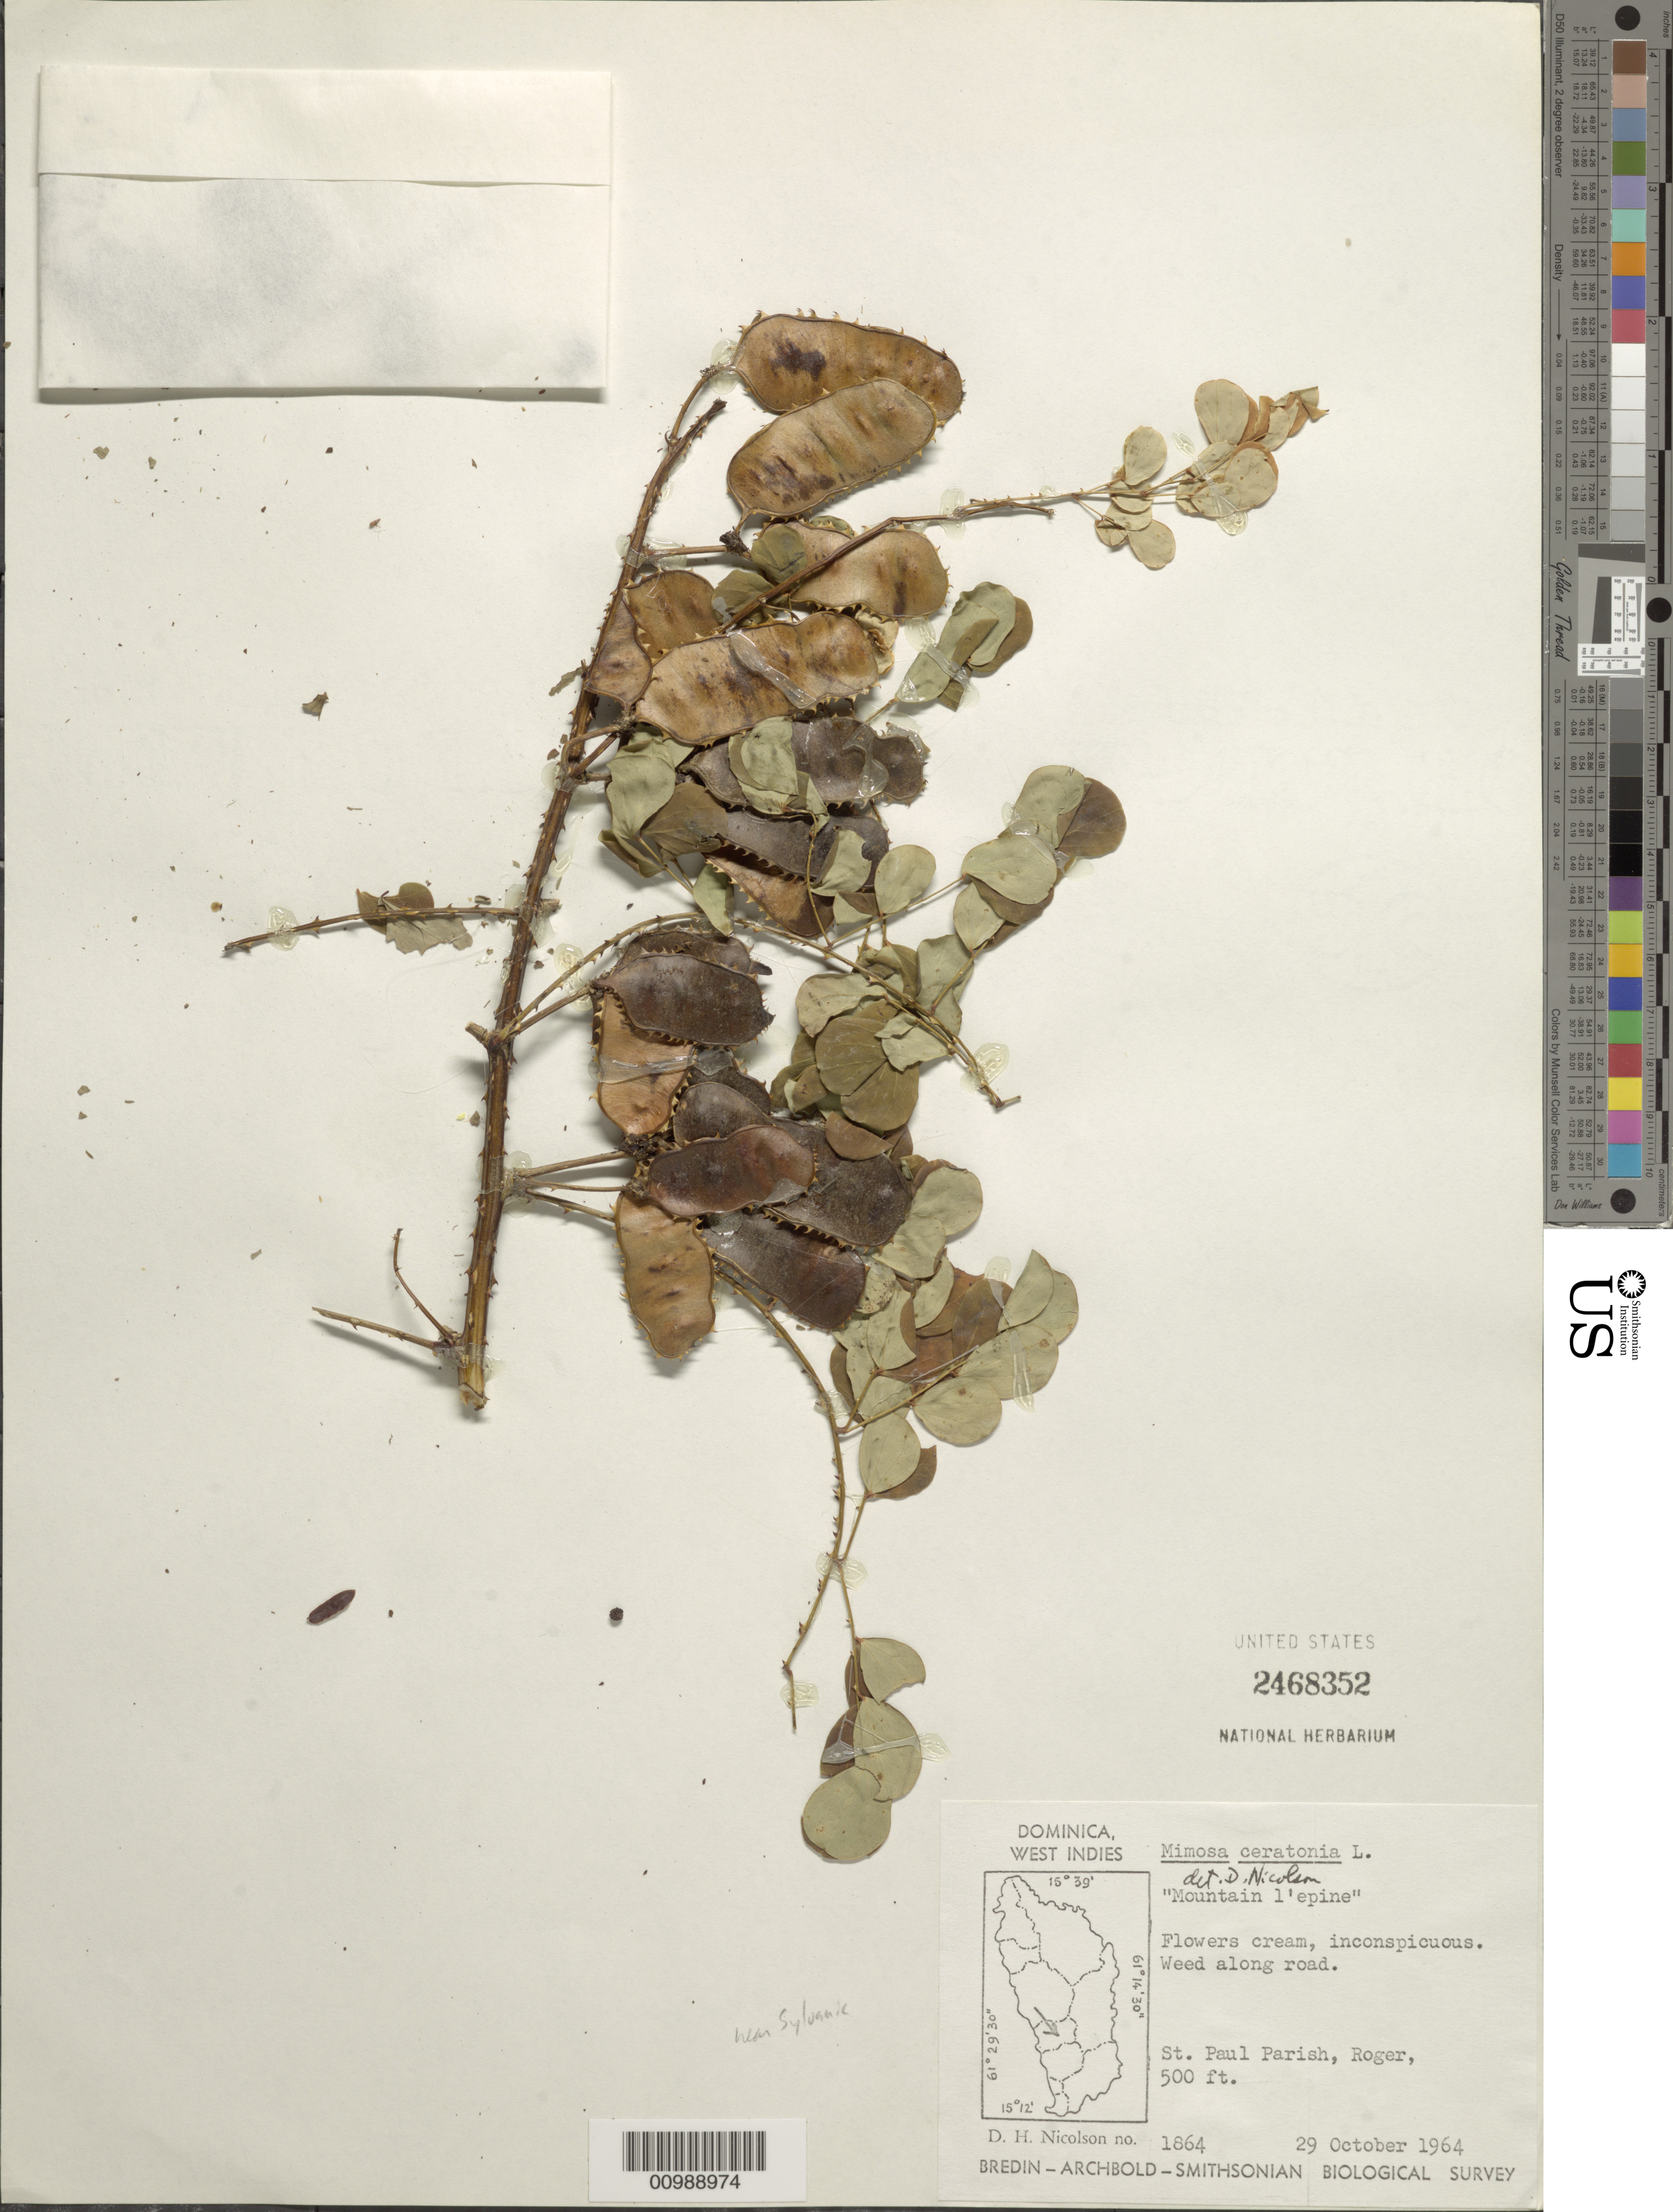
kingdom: Plantae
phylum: Tracheophyta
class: Magnoliopsida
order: Fabales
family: Fabaceae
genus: Mimosa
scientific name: Mimosa ceratonia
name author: L.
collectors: D. H. Nicolson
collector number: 1864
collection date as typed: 29 Oct 1964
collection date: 1964-10-29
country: Dominica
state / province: St. Paul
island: Dominica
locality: Roger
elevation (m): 152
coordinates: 0 N, 0 E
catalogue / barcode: US 2468352